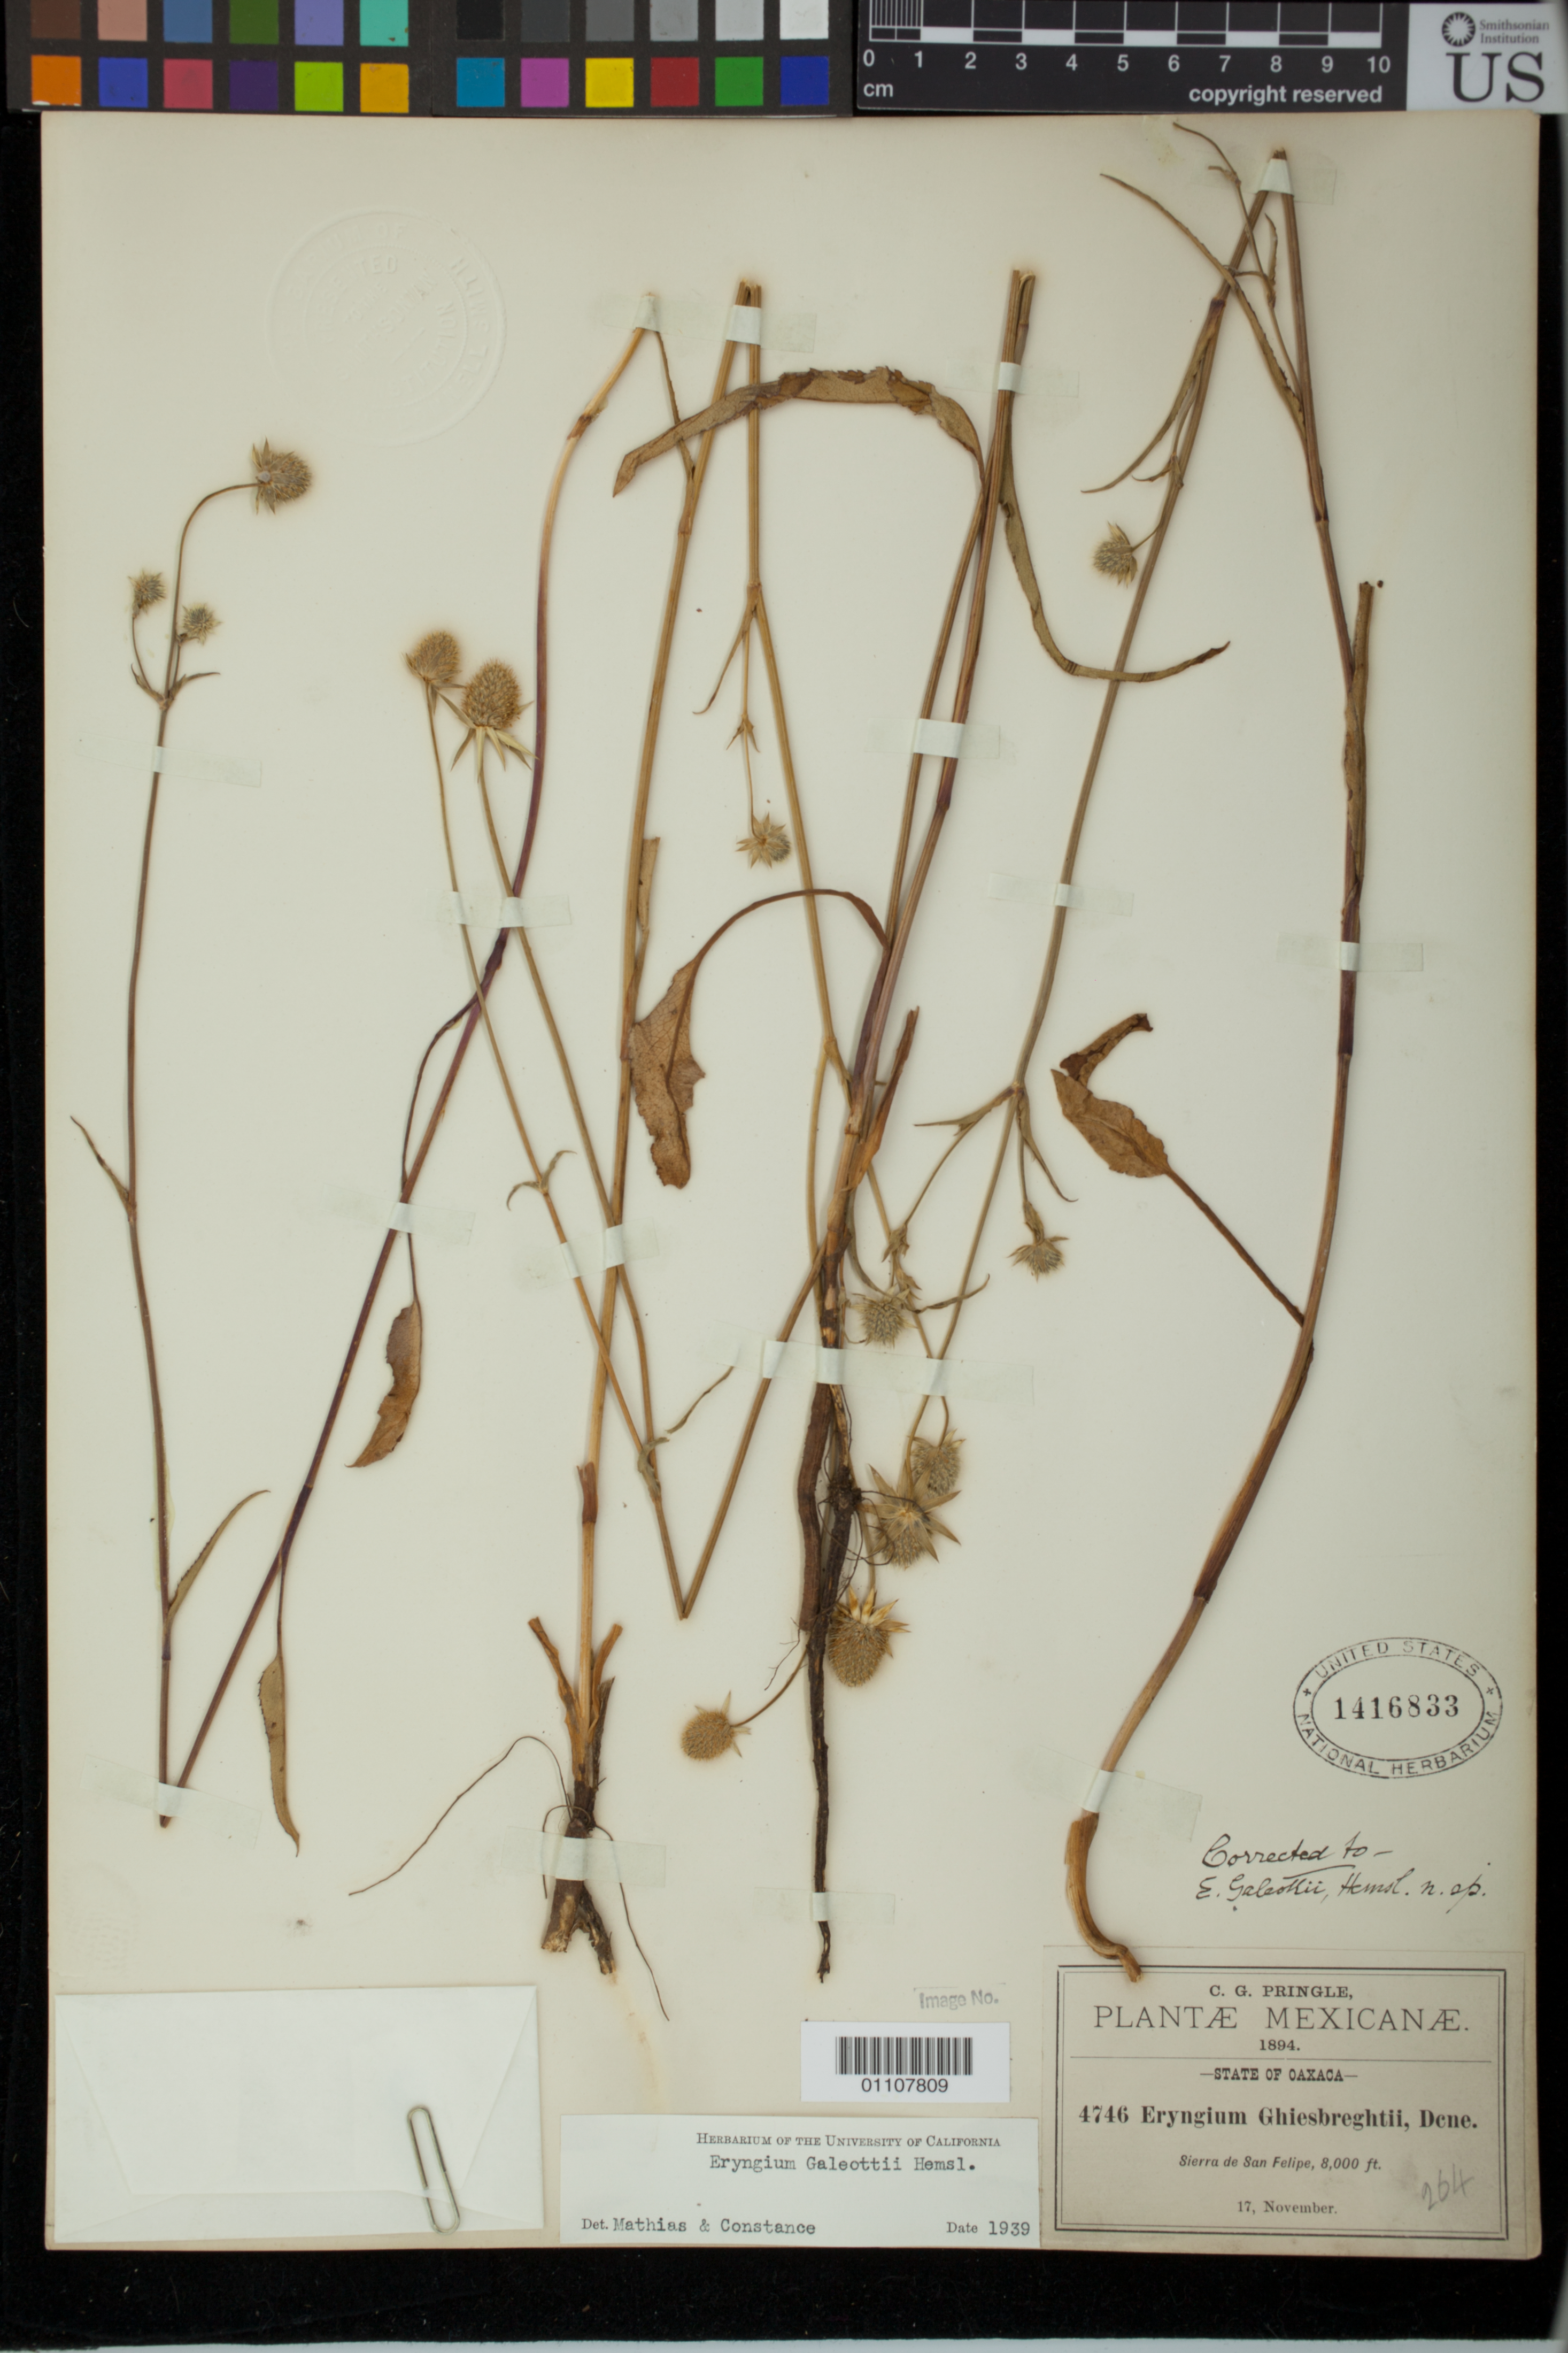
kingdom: Plantae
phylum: Tracheophyta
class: Magnoliopsida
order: Apiales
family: Apiaceae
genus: Eryngium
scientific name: Eryngium galeottii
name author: Hemsl.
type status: Syntype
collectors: C. G. Pringle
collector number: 4746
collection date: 1894-11-17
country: Mexico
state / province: Oaxaca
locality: Sierra de San Felipe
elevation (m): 2438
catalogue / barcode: US 1416833